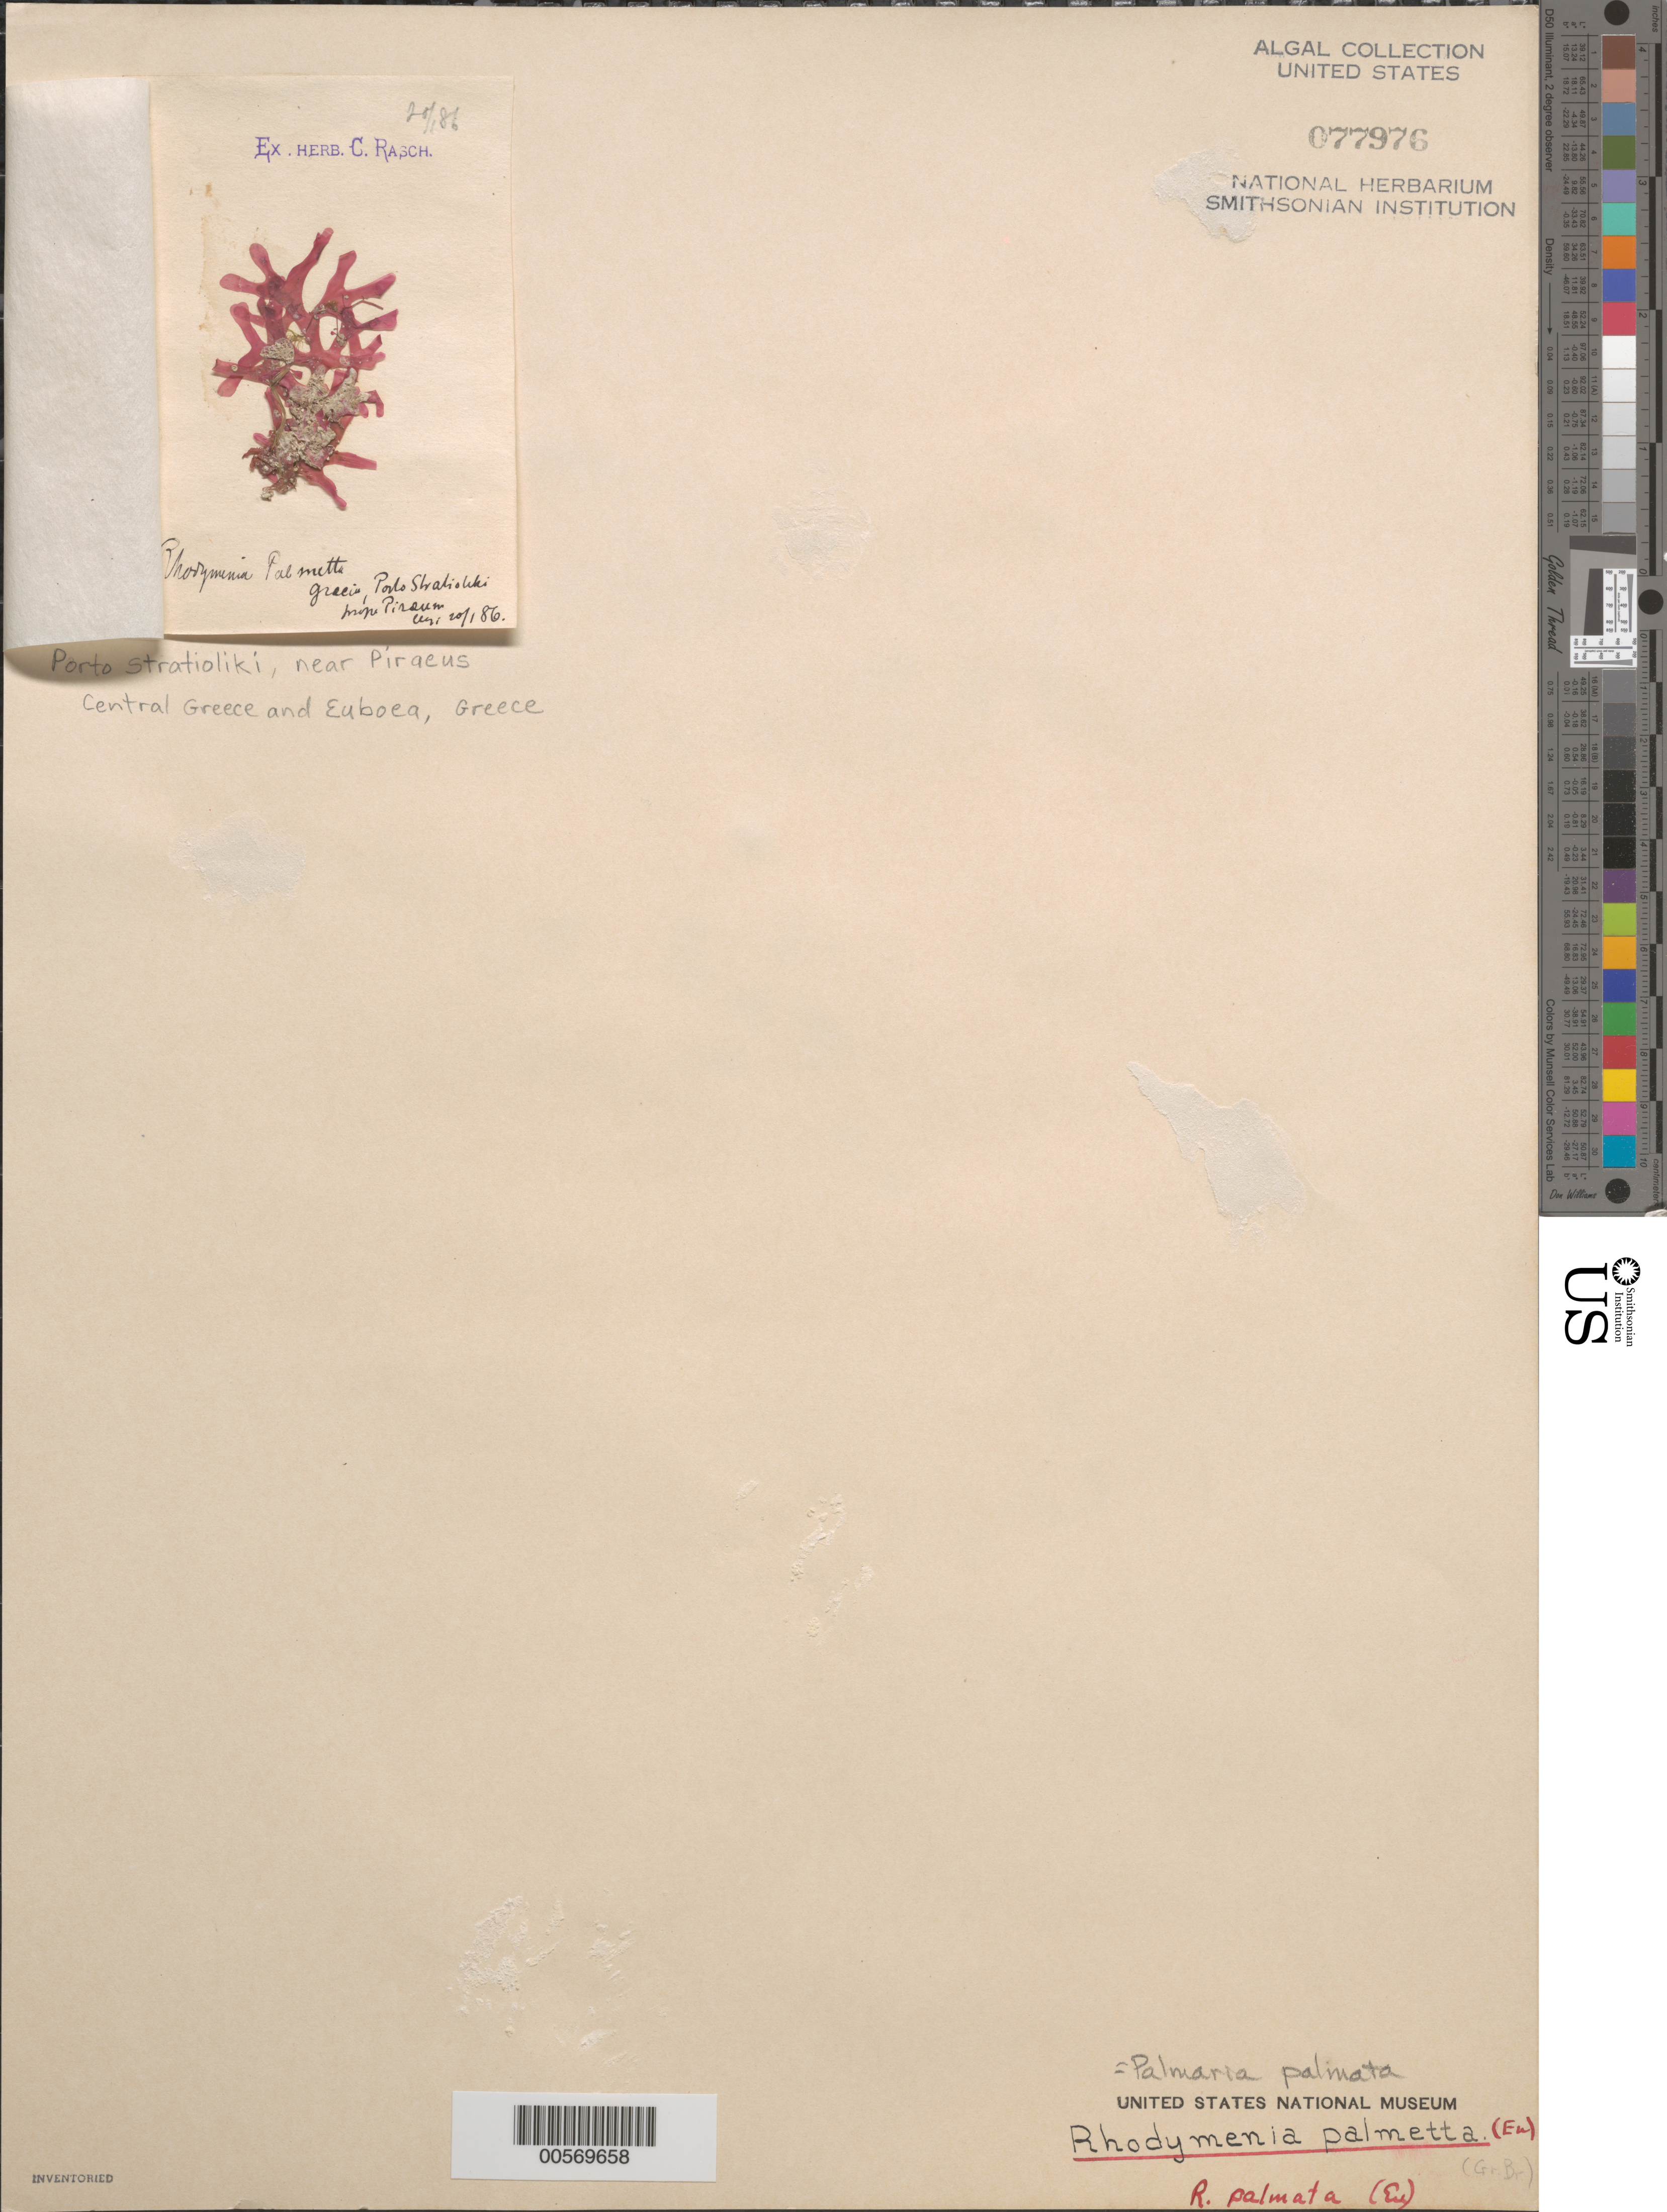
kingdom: Plantae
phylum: Rhodophyta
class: Florideophyceae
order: Palmariales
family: Palmariaceae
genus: Palmaria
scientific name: Palmaria palmata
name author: (L.) F. Weber & D. Mohr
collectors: C. Rasch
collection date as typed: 20 Jan 1886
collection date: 1886-01-20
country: Greece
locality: Porto Stratioliki, near Piraeus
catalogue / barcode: US 77976